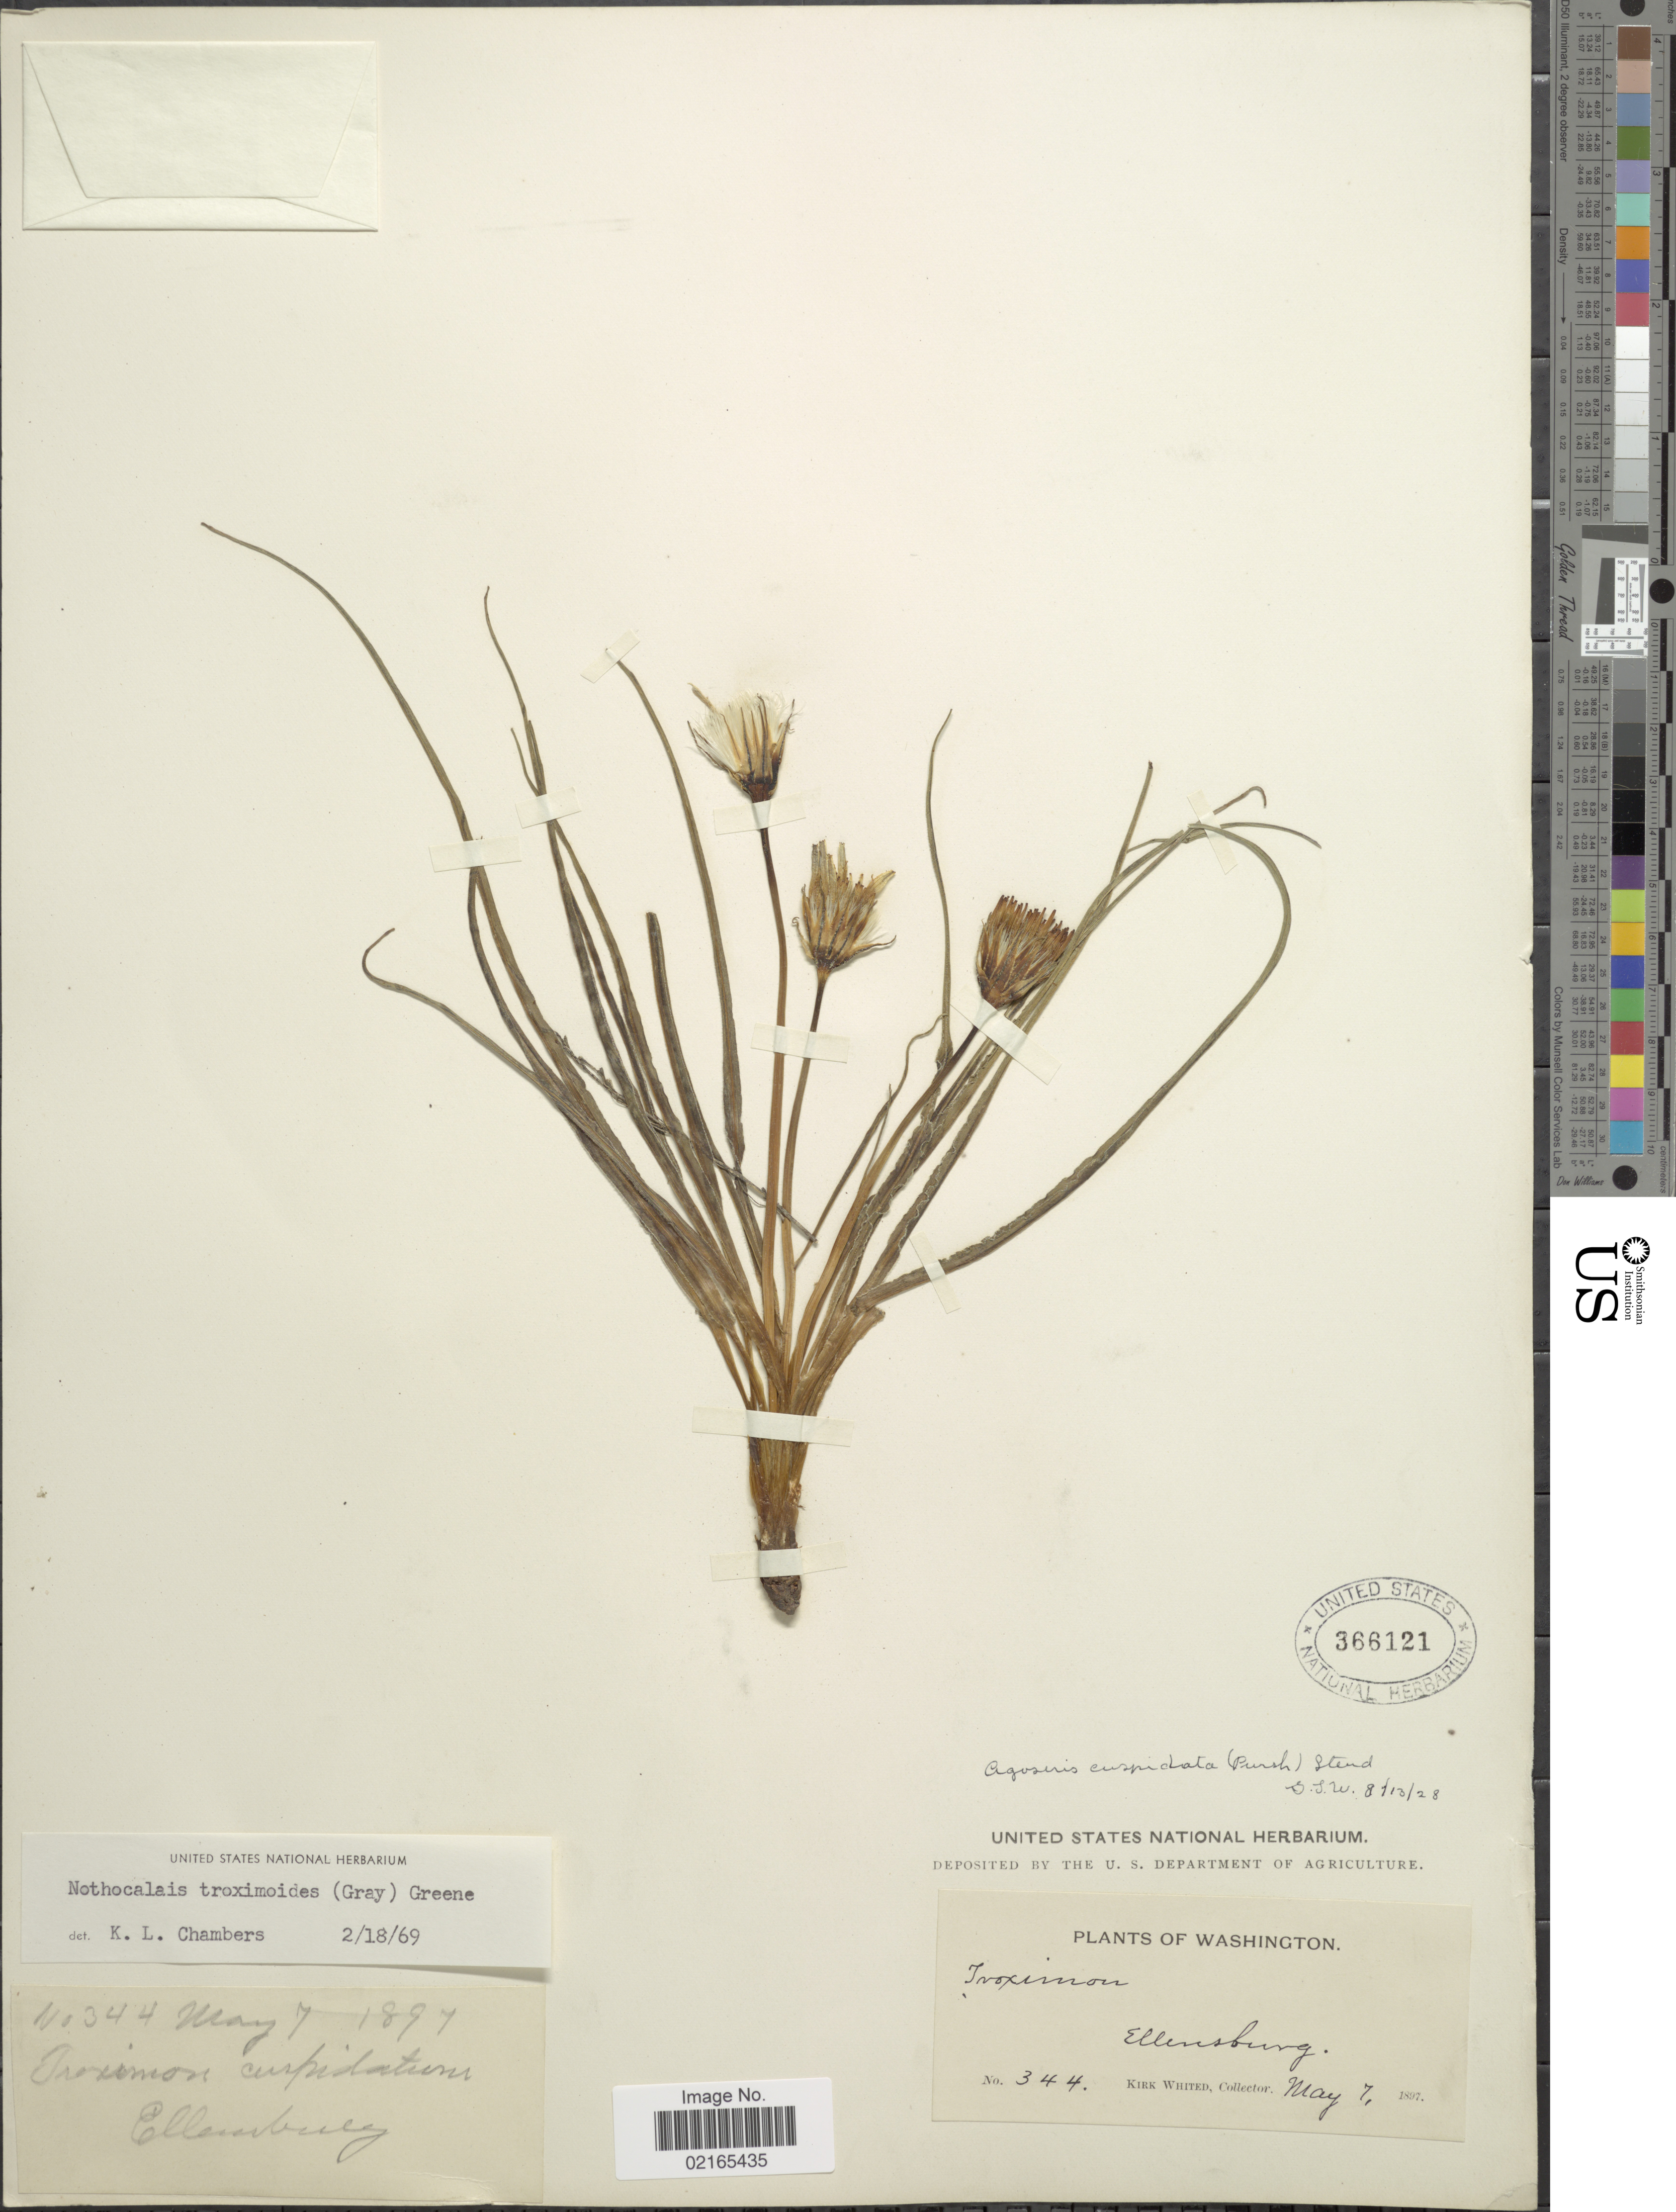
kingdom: Plantae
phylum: Tracheophyta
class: Magnoliopsida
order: Asterales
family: Asteraceae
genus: Nothocalais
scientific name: Nothocalais troximoides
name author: (A. Gray) Greene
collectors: K. Whited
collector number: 344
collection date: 1897-05-07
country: United States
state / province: Washington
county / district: Kittitas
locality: Ellensburg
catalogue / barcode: US 366121